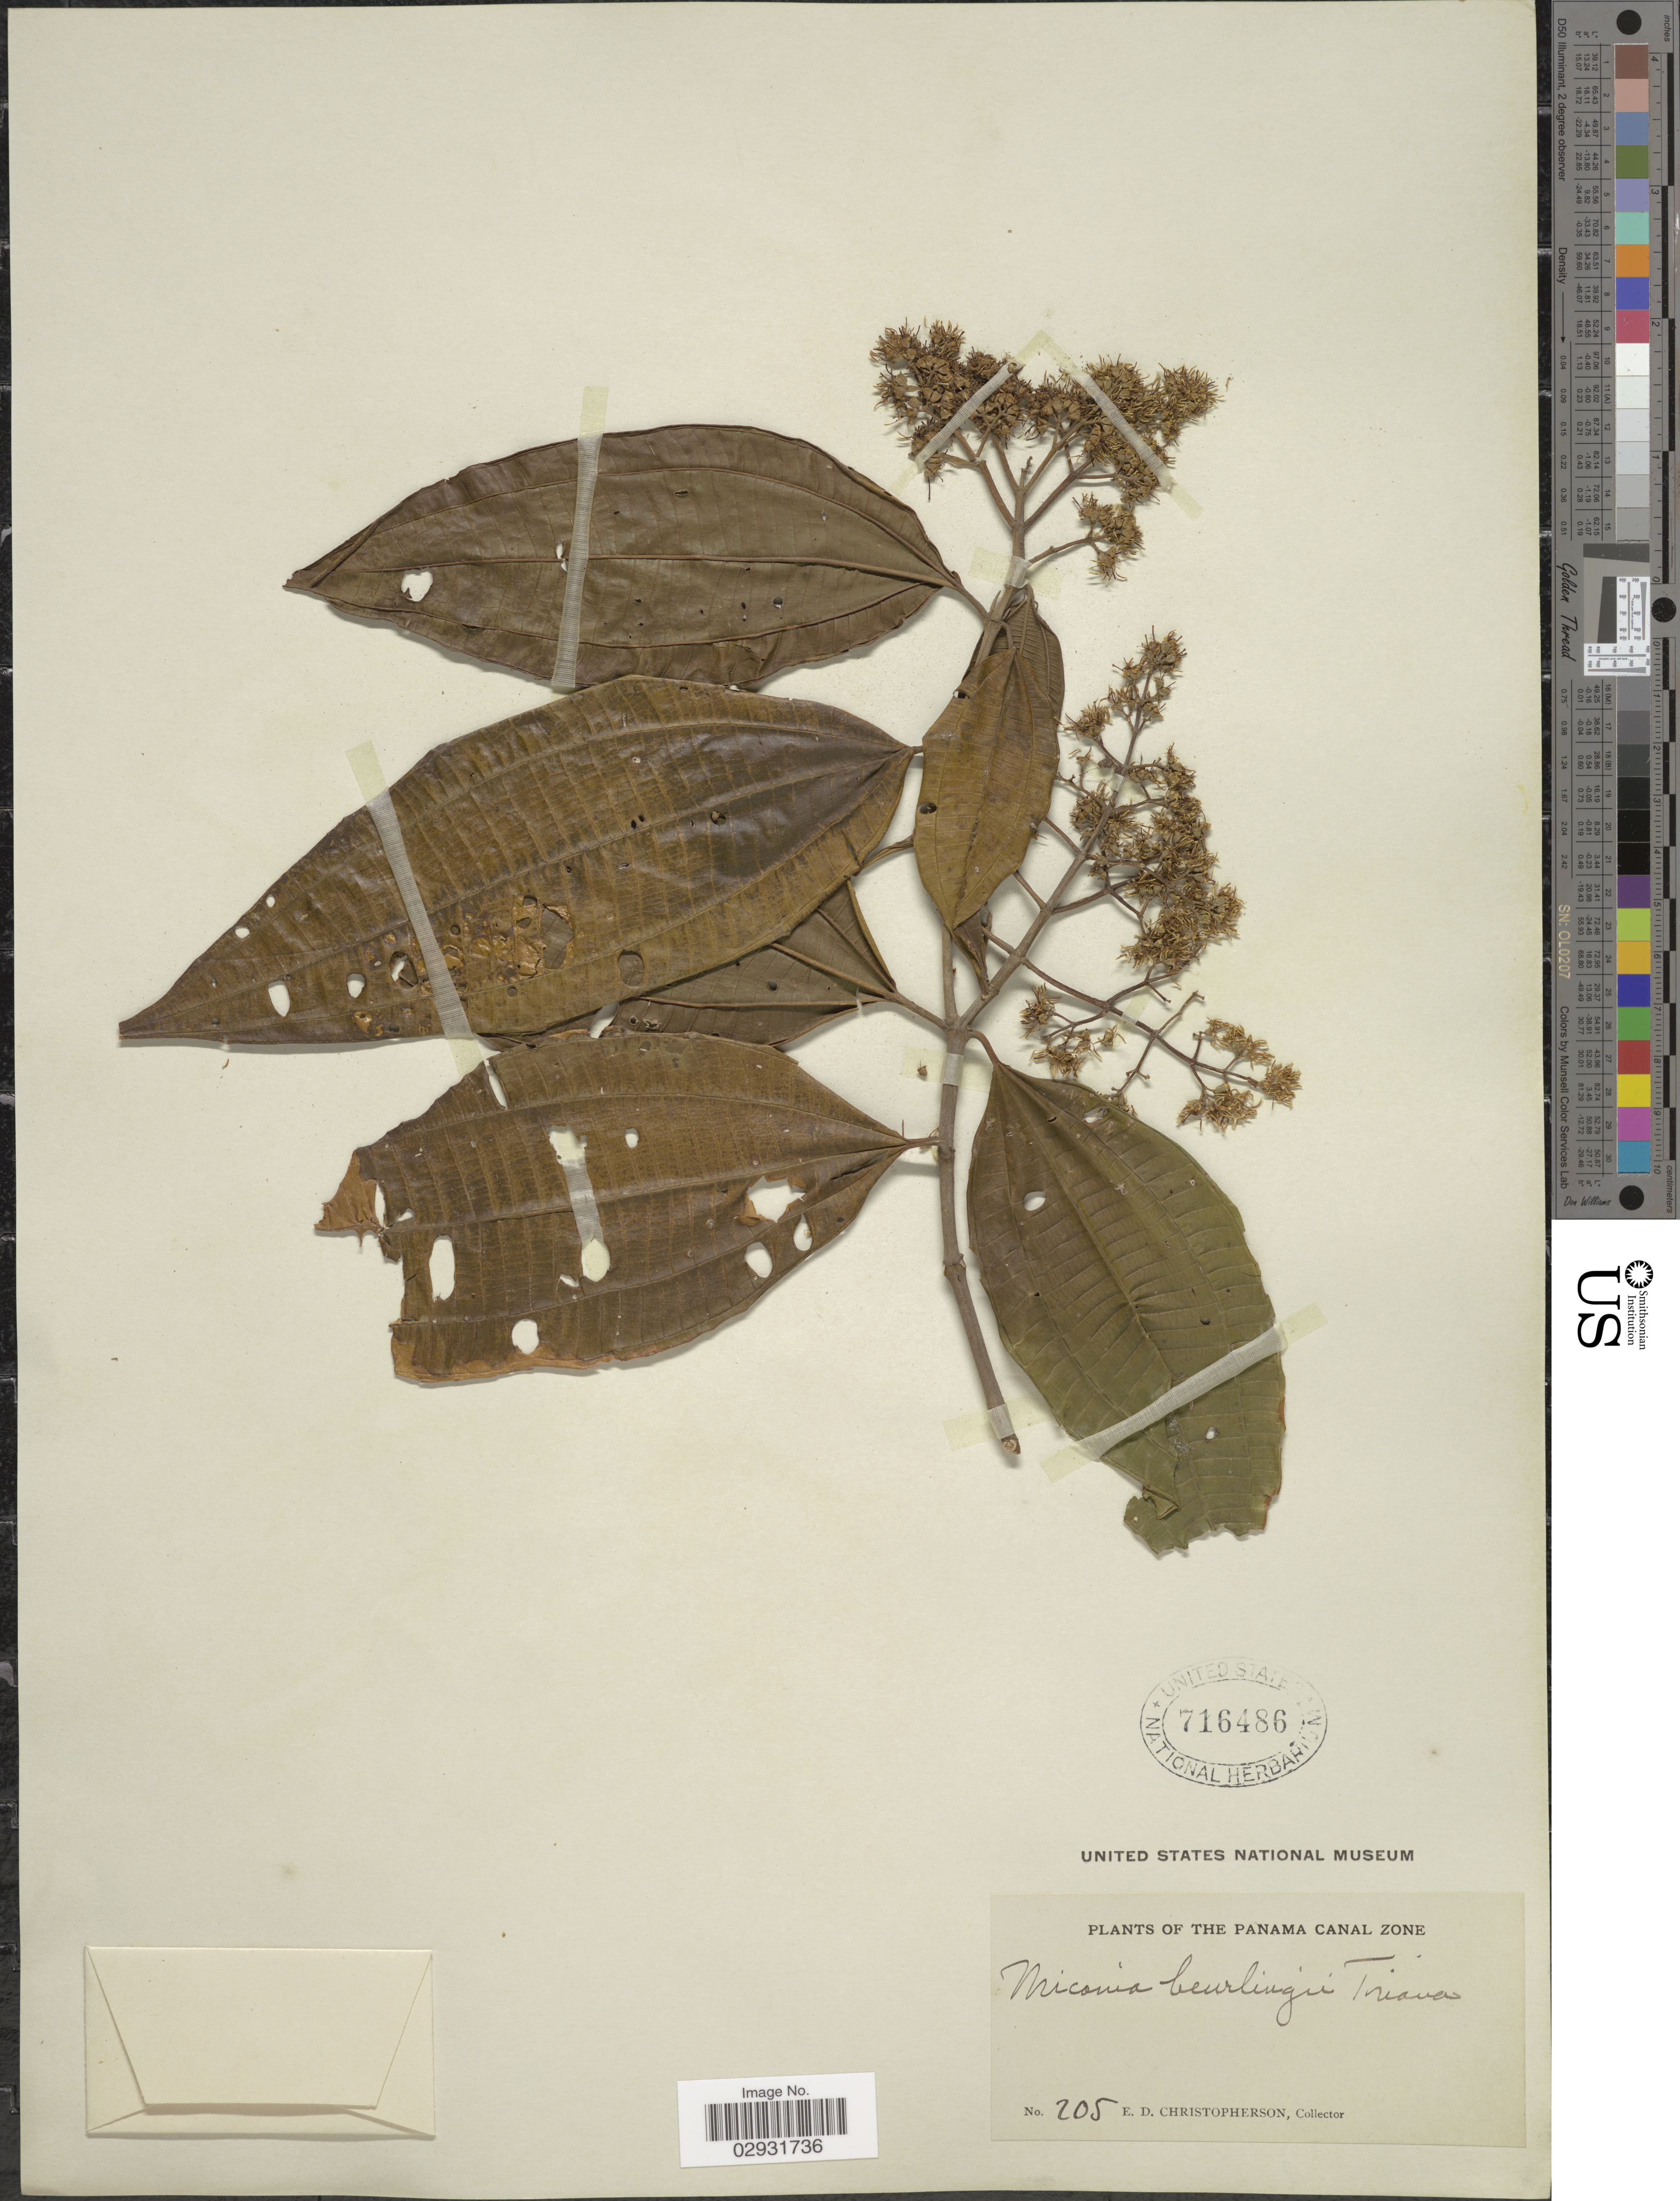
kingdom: Plantae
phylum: Tracheophyta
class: Magnoliopsida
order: Myrtales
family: Melastomataceae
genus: Miconia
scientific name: Miconia affinis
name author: DC.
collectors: E. Christopherson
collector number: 205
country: Panama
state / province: Colón / Panamá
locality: Panama Canal Zone.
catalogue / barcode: US 716486